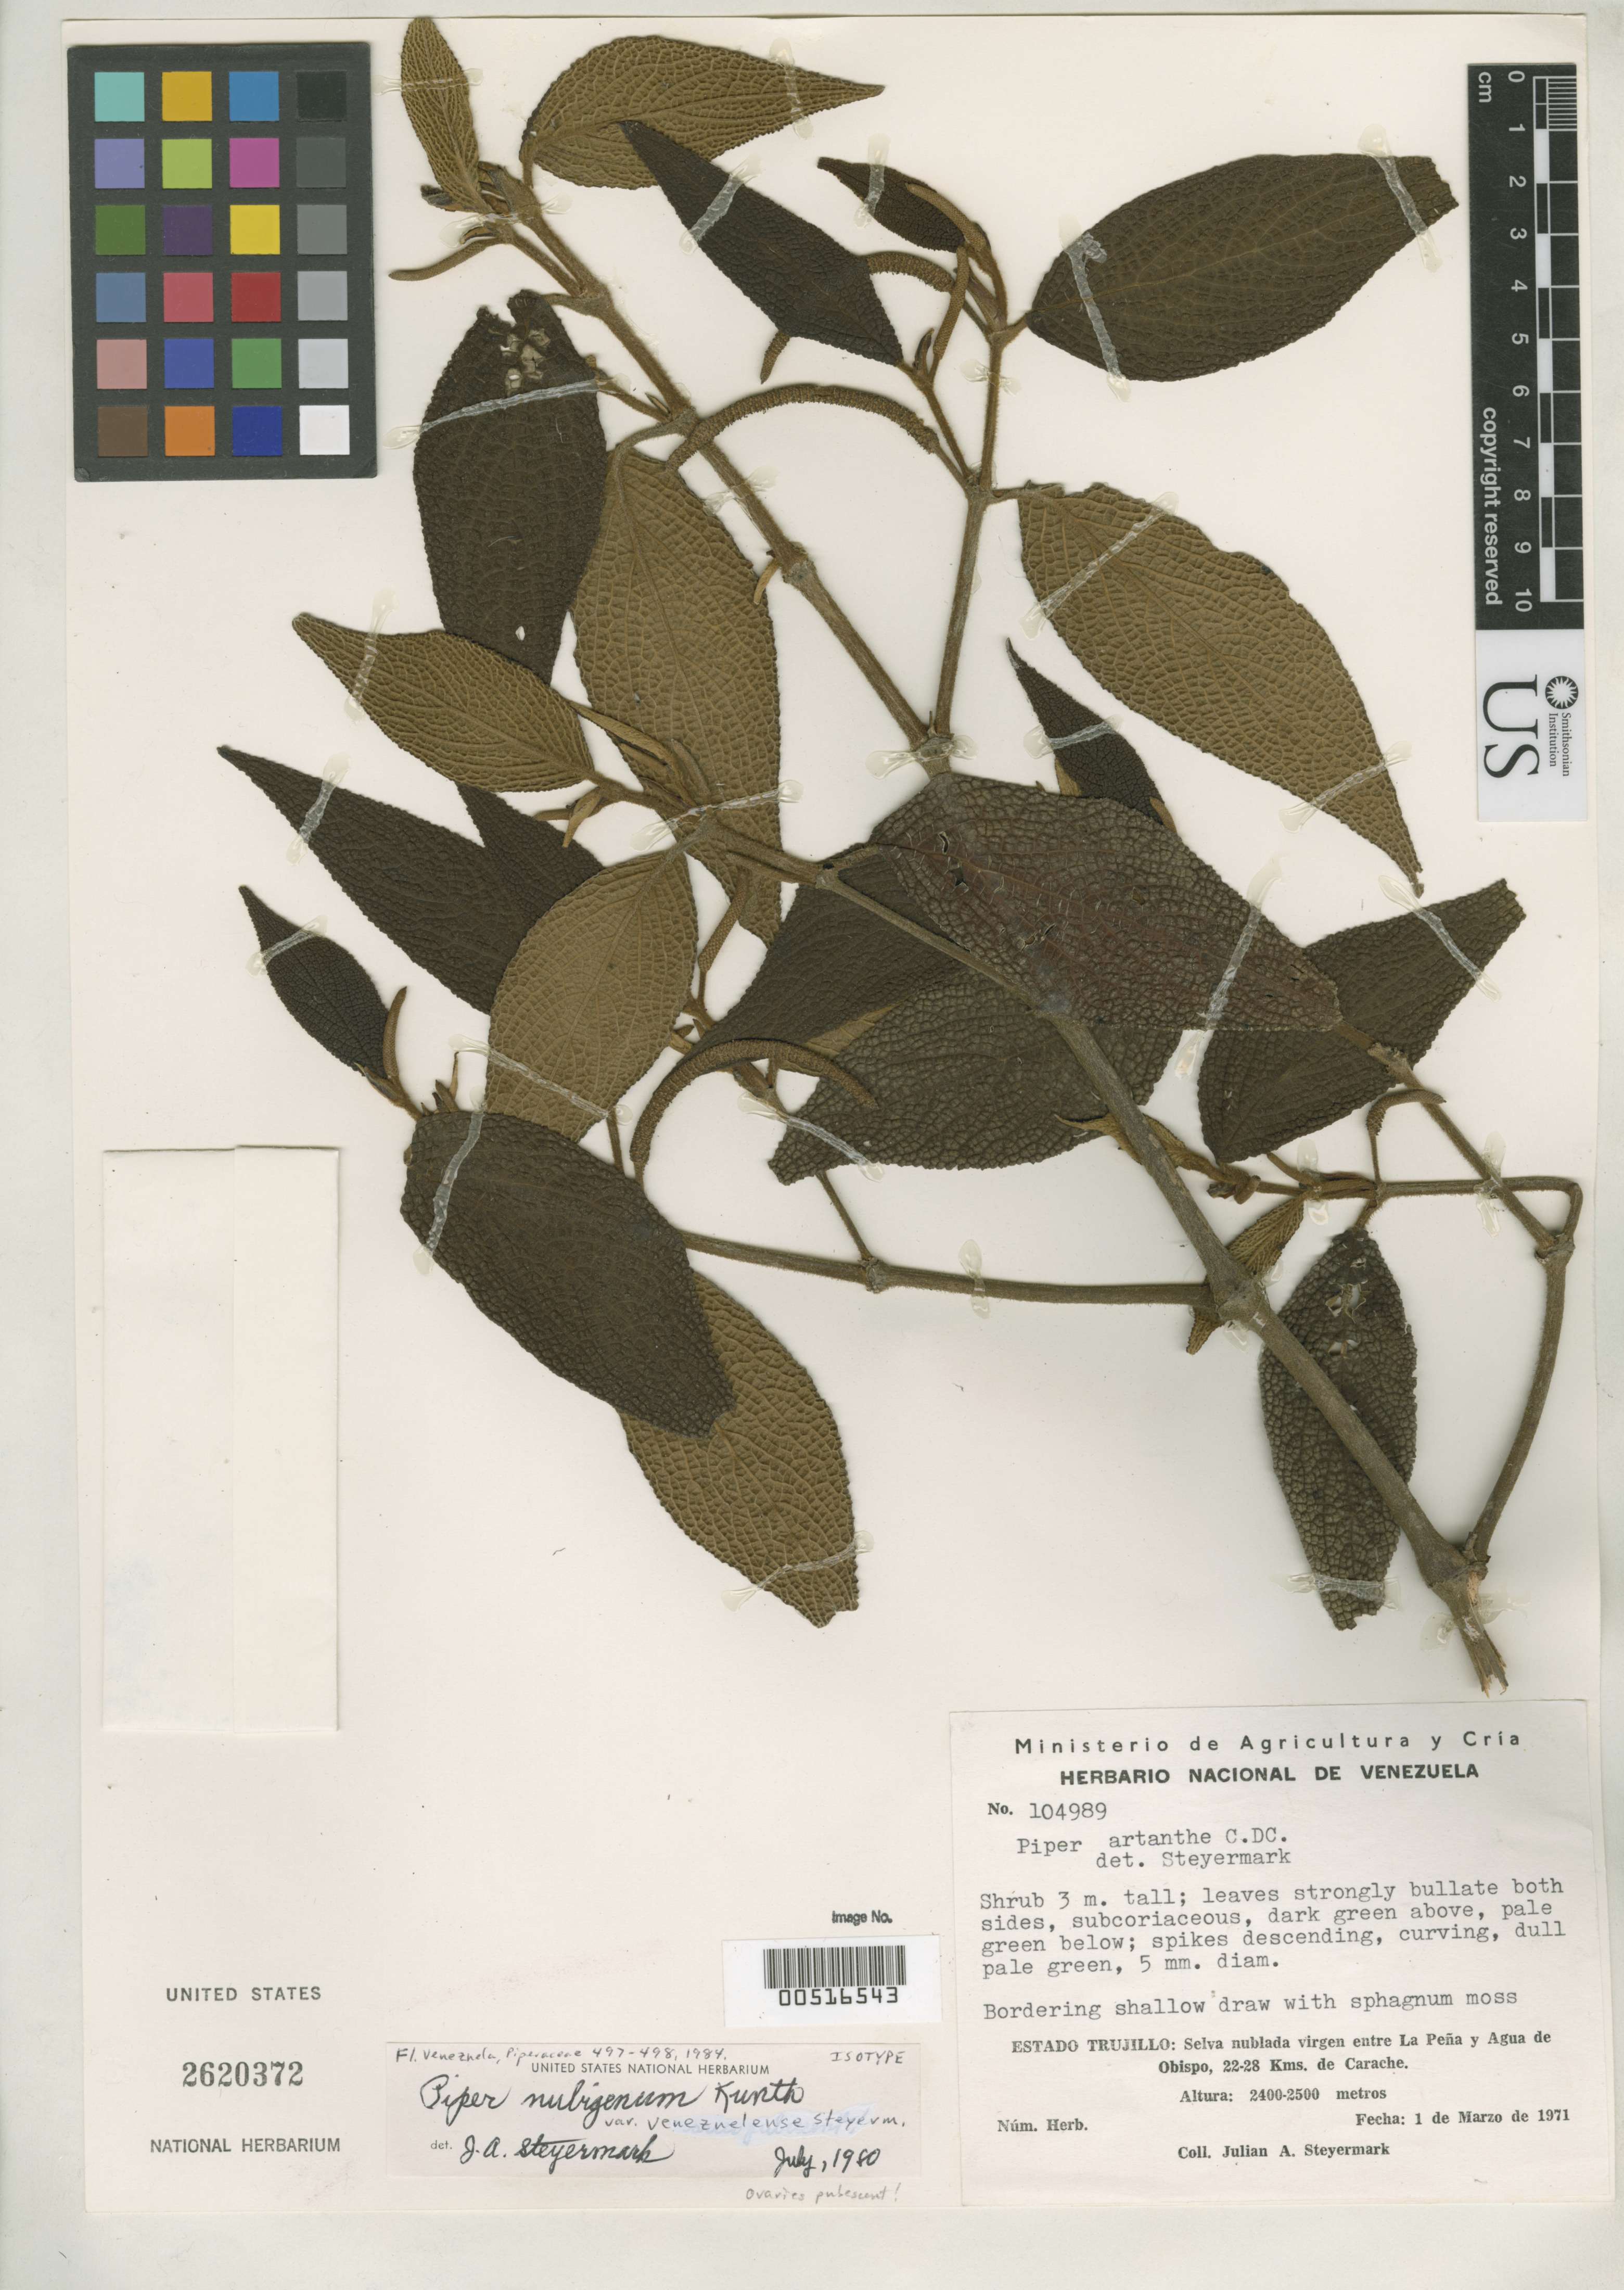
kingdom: Plantae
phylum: Tracheophyta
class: Magnoliopsida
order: Piperales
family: Piperaceae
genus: Piper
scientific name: Piper nubigenum var. venezuelense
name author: Steyerm.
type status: Isotype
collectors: J. Steyermark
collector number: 104989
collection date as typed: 01 Mar 1971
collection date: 1971-03-01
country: Venezuela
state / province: Trujillo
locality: Selva nublada Virgen entre La Pena y Agua de Obispo, 22-28 kms de Carache. [Virgin cloudy forest between La Pena and Agua de Obispo, 22-28 kms from Carache.]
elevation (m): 2400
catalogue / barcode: US 2620372